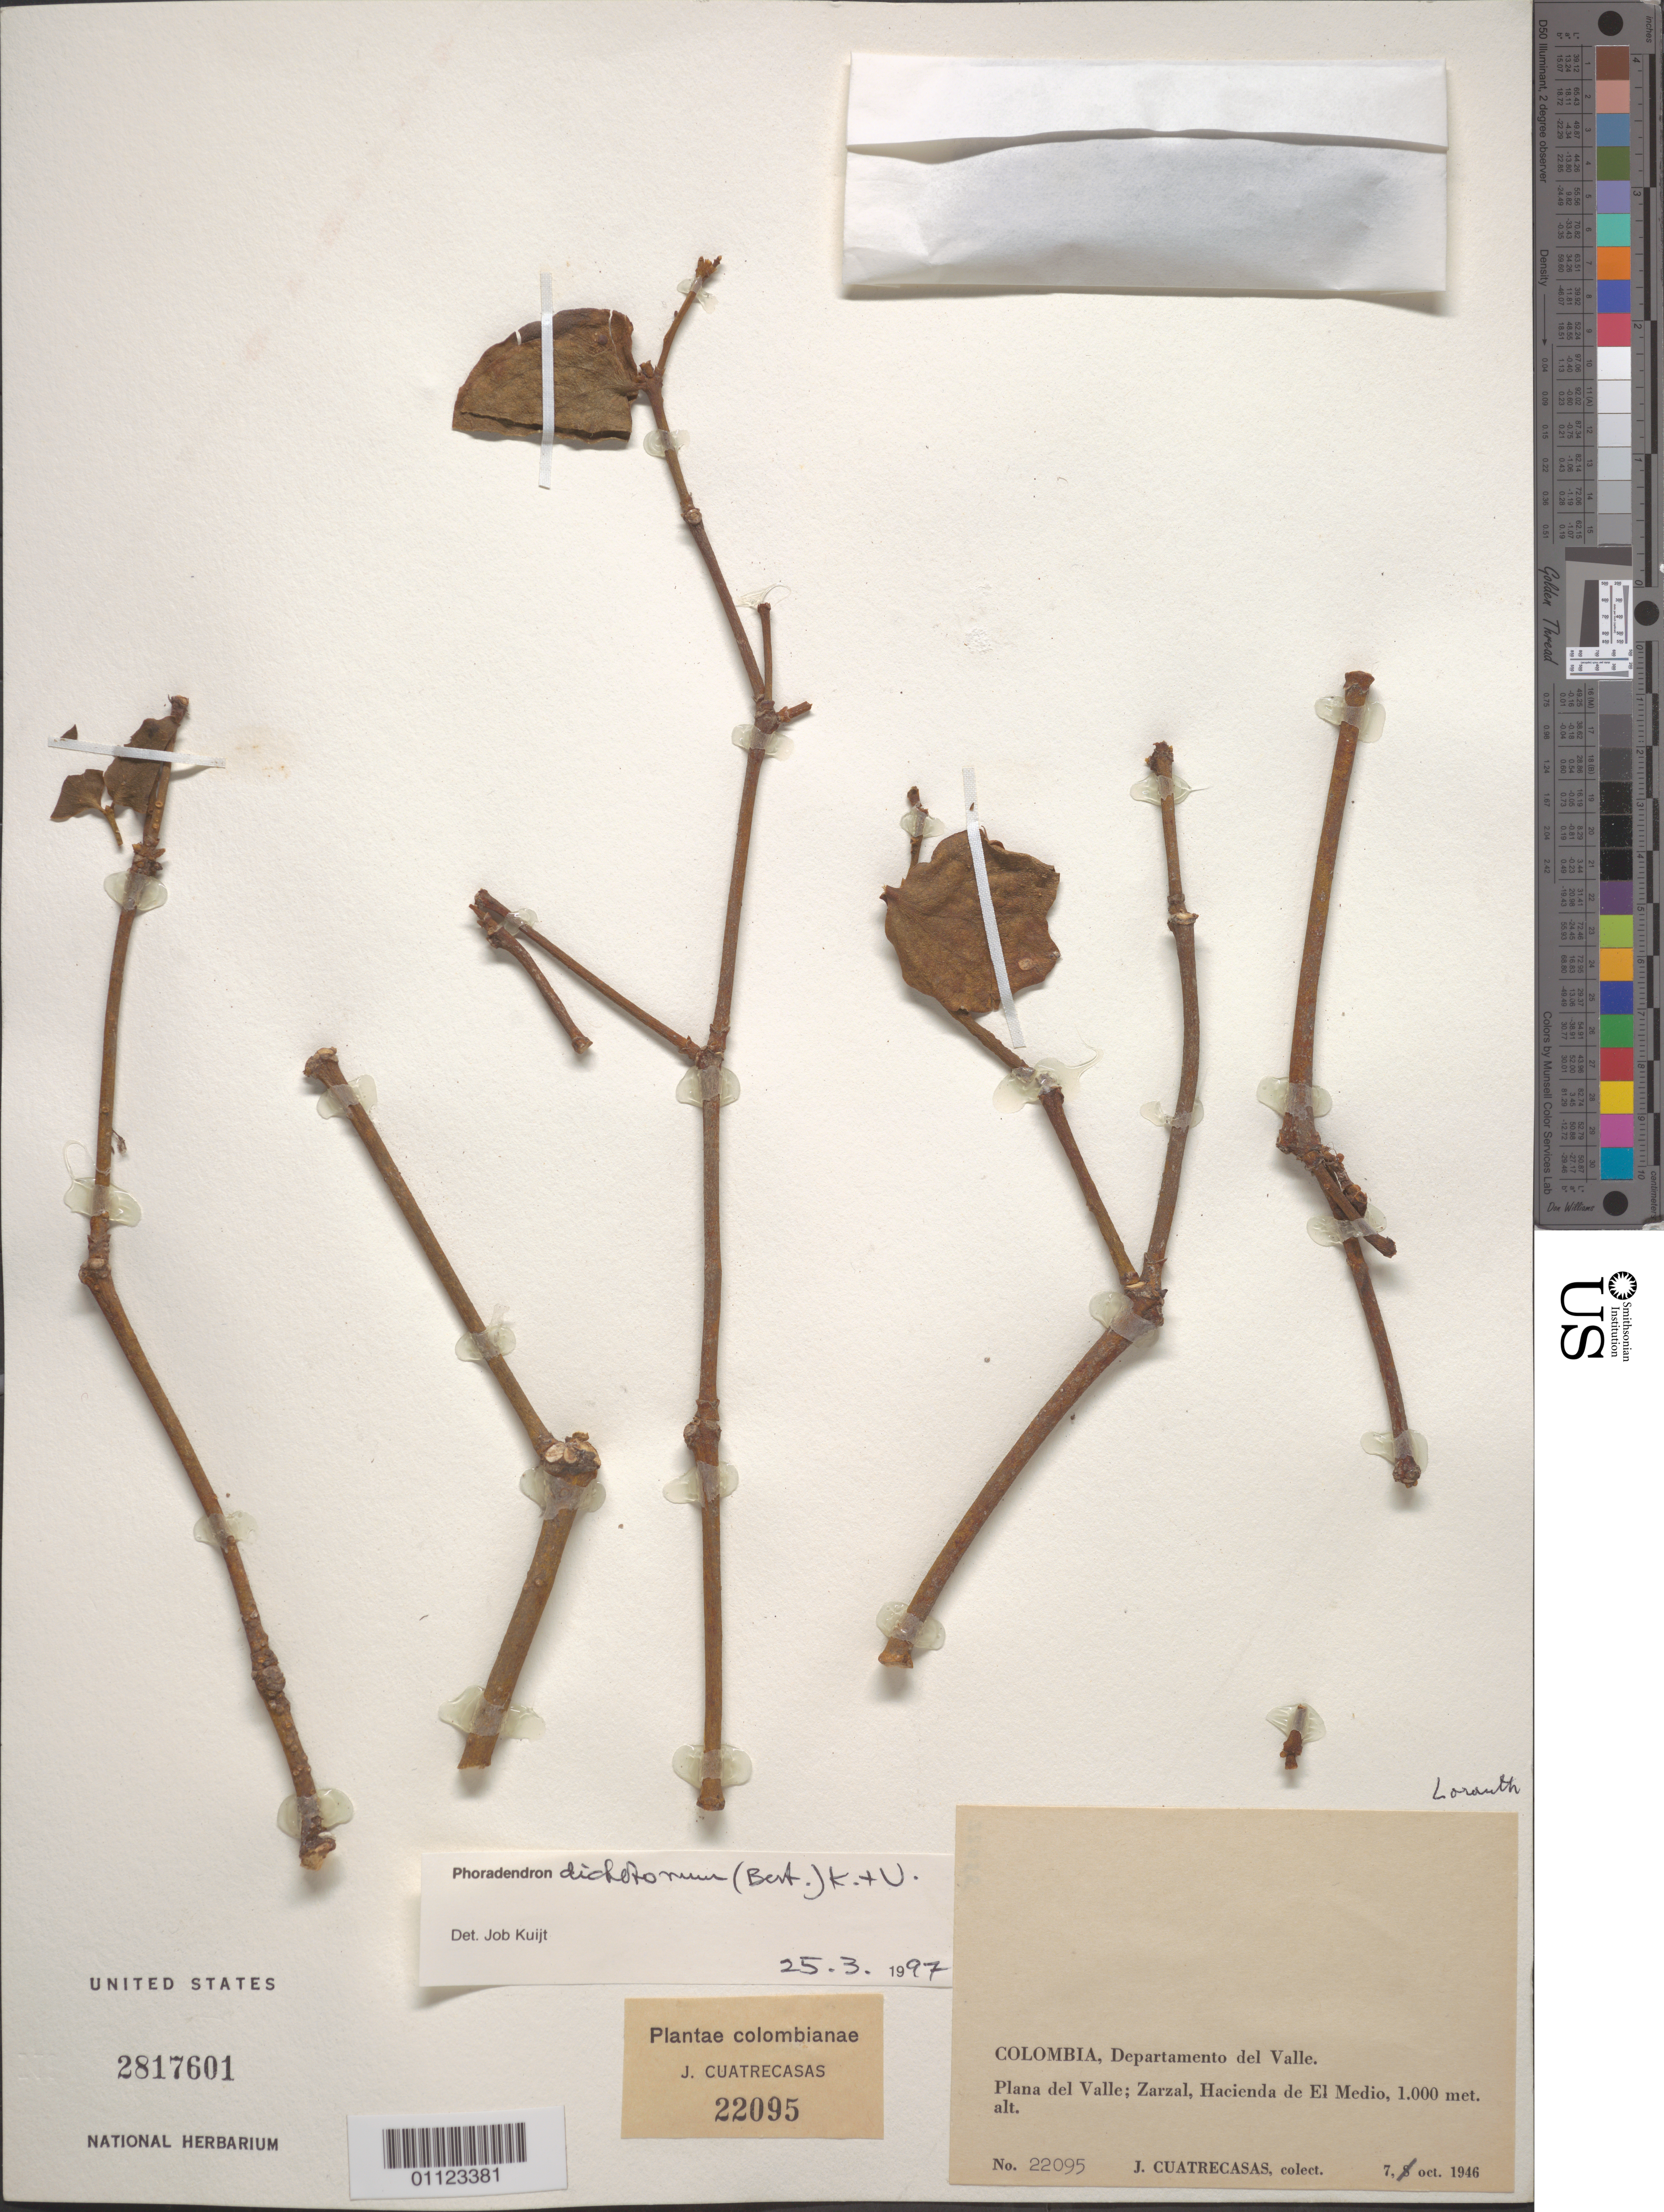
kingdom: Plantae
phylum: Tracheophyta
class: Magnoliopsida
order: Santalales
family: Viscaceae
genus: Phoradendron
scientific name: Phoradendron dichotomum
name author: Ettingsh.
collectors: J. Cuatrecasas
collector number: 22095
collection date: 1946-10-07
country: Colombia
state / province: Valle del Cauca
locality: Plana del Valle, Zarzal, Hacienda de El Medio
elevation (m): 1000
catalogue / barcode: US 2817601